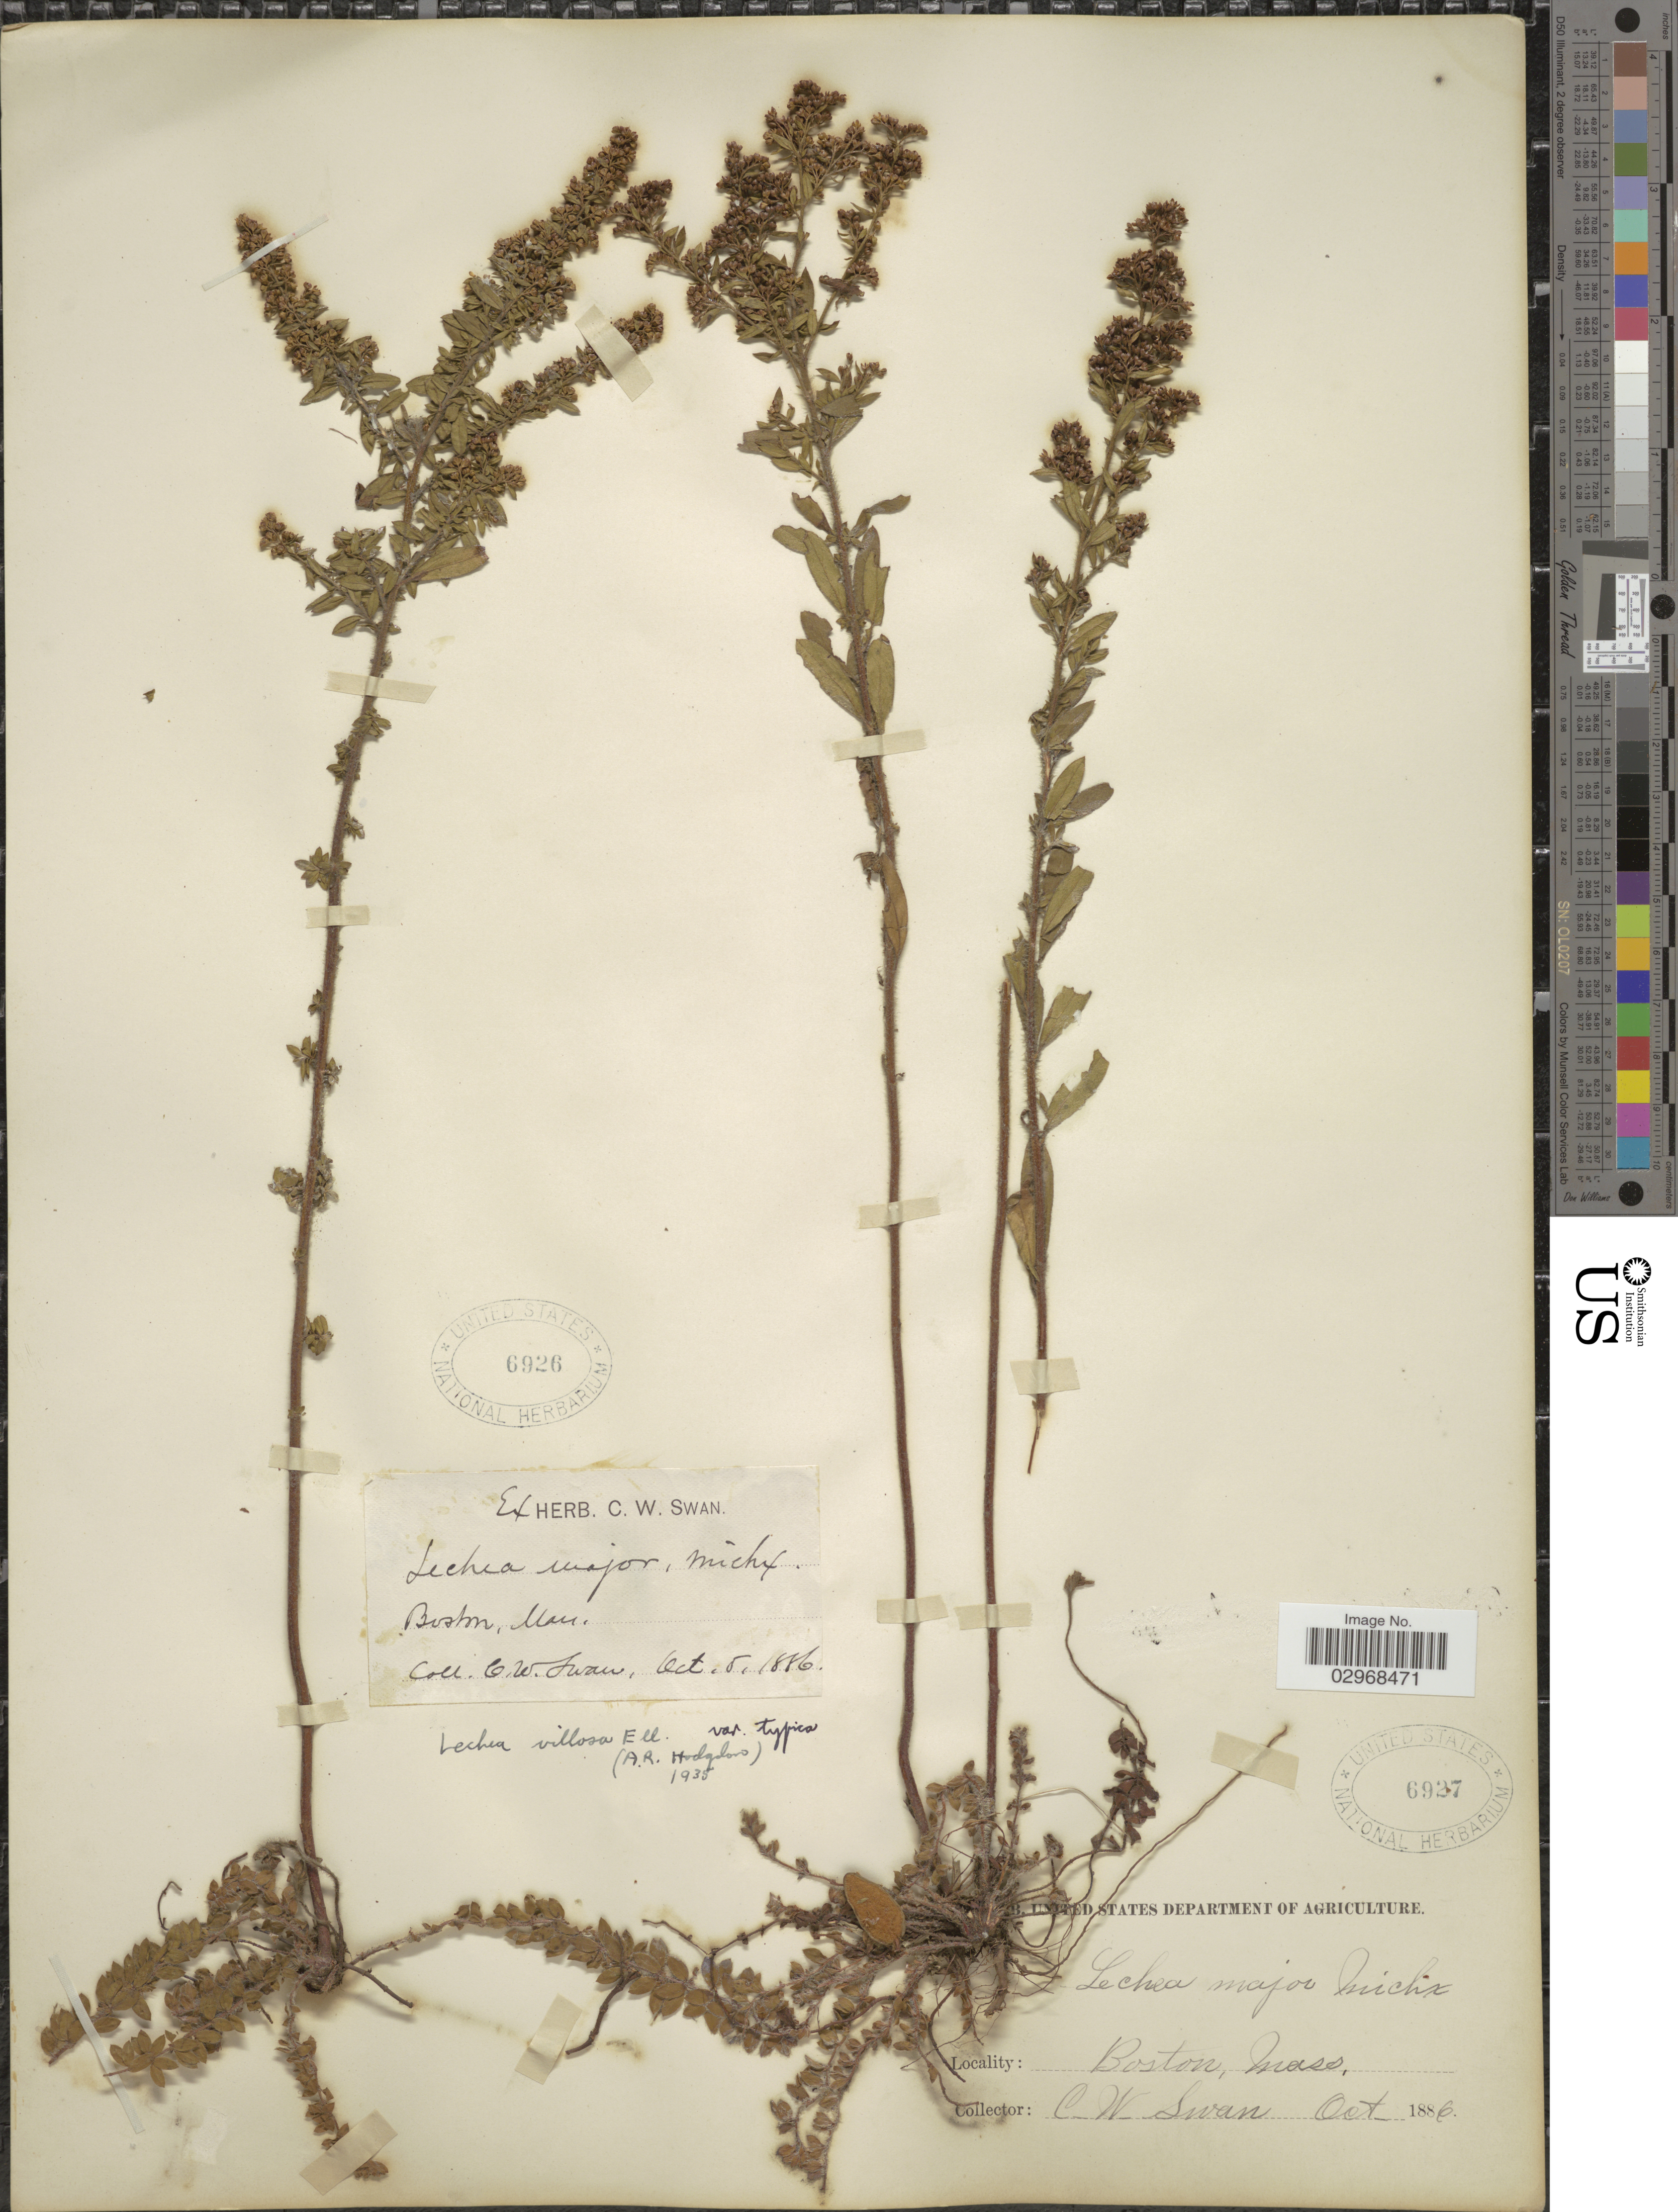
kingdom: Plantae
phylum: Tracheophyta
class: Magnoliopsida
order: Malvales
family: Cistaceae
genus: Lechea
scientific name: Lechea villosa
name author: Elliott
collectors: C. Swan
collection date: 1886-10-05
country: United States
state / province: Massachusetts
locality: Boston.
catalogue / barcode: US 6926